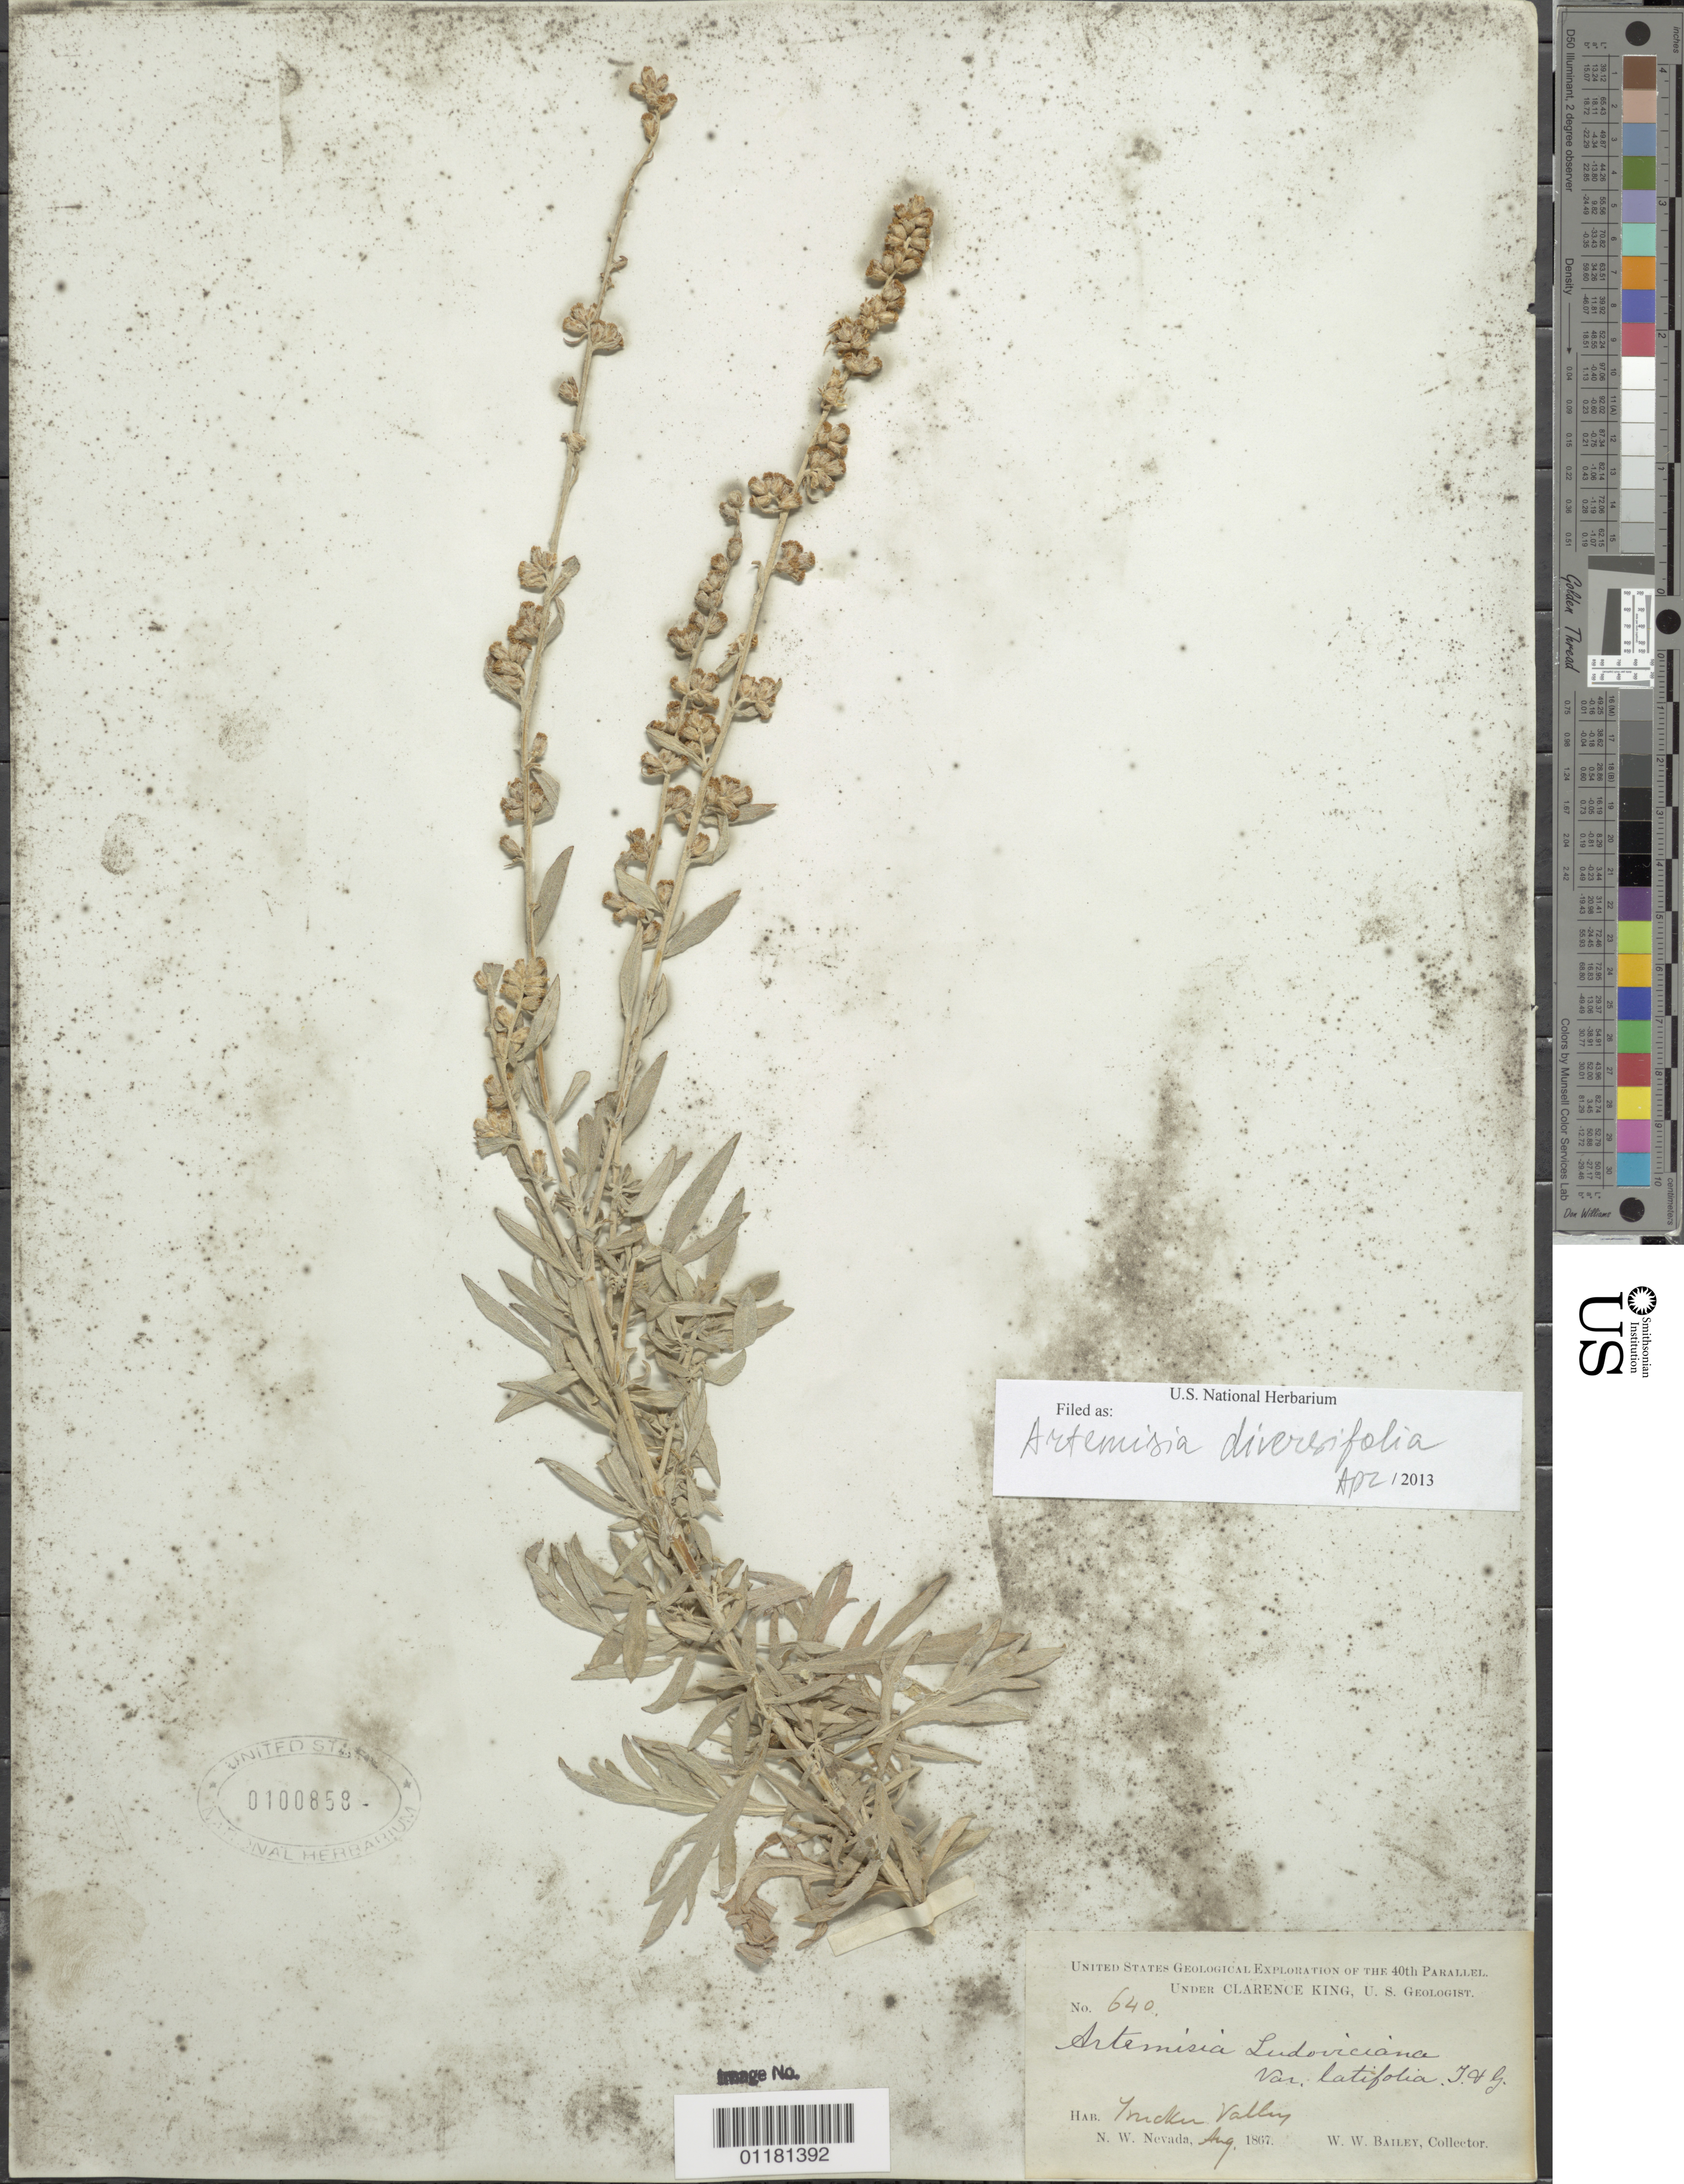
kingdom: Plantae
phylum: Tracheophyta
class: Magnoliopsida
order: Asterales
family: Asteraceae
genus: Artemisia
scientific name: Artemisia diversifolia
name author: Rydb.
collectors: W. W. Bailey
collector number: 640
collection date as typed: Aug 1867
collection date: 1867-08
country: United States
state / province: Nevada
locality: Truckee Valley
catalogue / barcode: US 100858